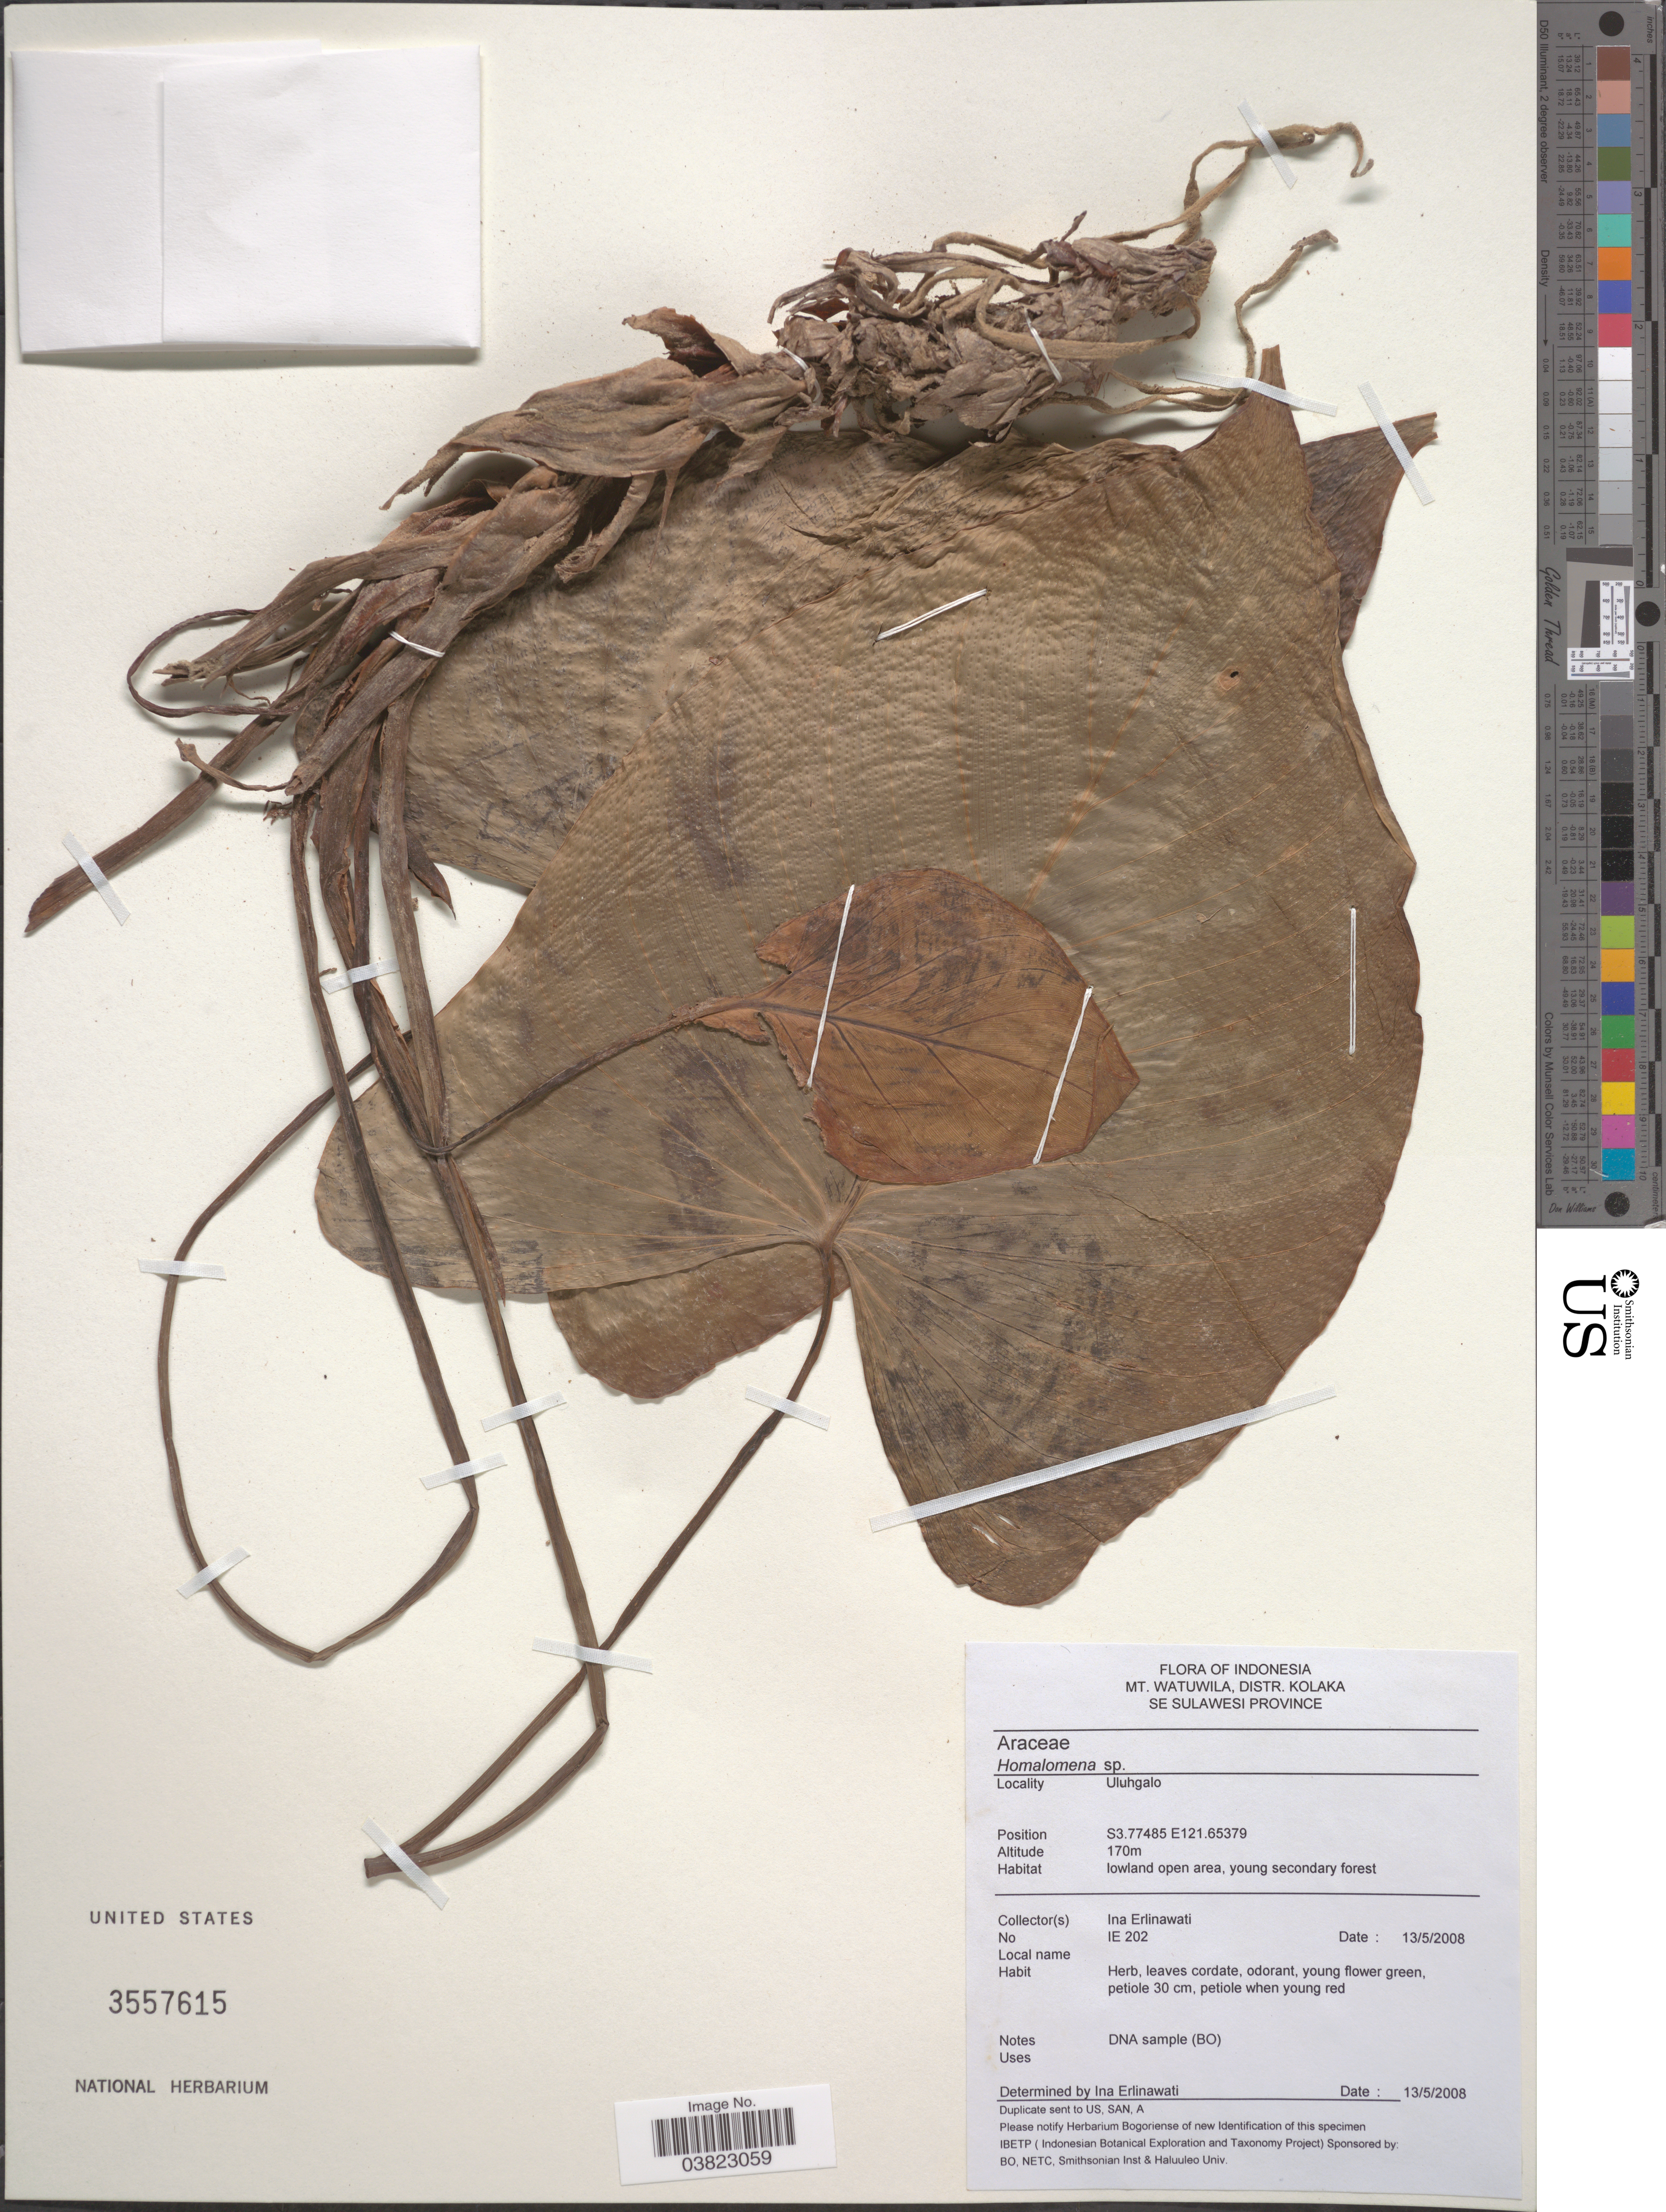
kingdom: Plantae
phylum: Tracheophyta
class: Liliopsida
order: Alismatales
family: Araceae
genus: Homalomena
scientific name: Homalomena sp.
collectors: I. Erlinawati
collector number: IE 202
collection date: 2008-05-13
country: Indonesia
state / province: Sulawesi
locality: Mt. Watuwila, Distr. Kolaka. SE Sulawesi Province. Uluhgalo.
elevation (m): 170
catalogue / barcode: US 3557615